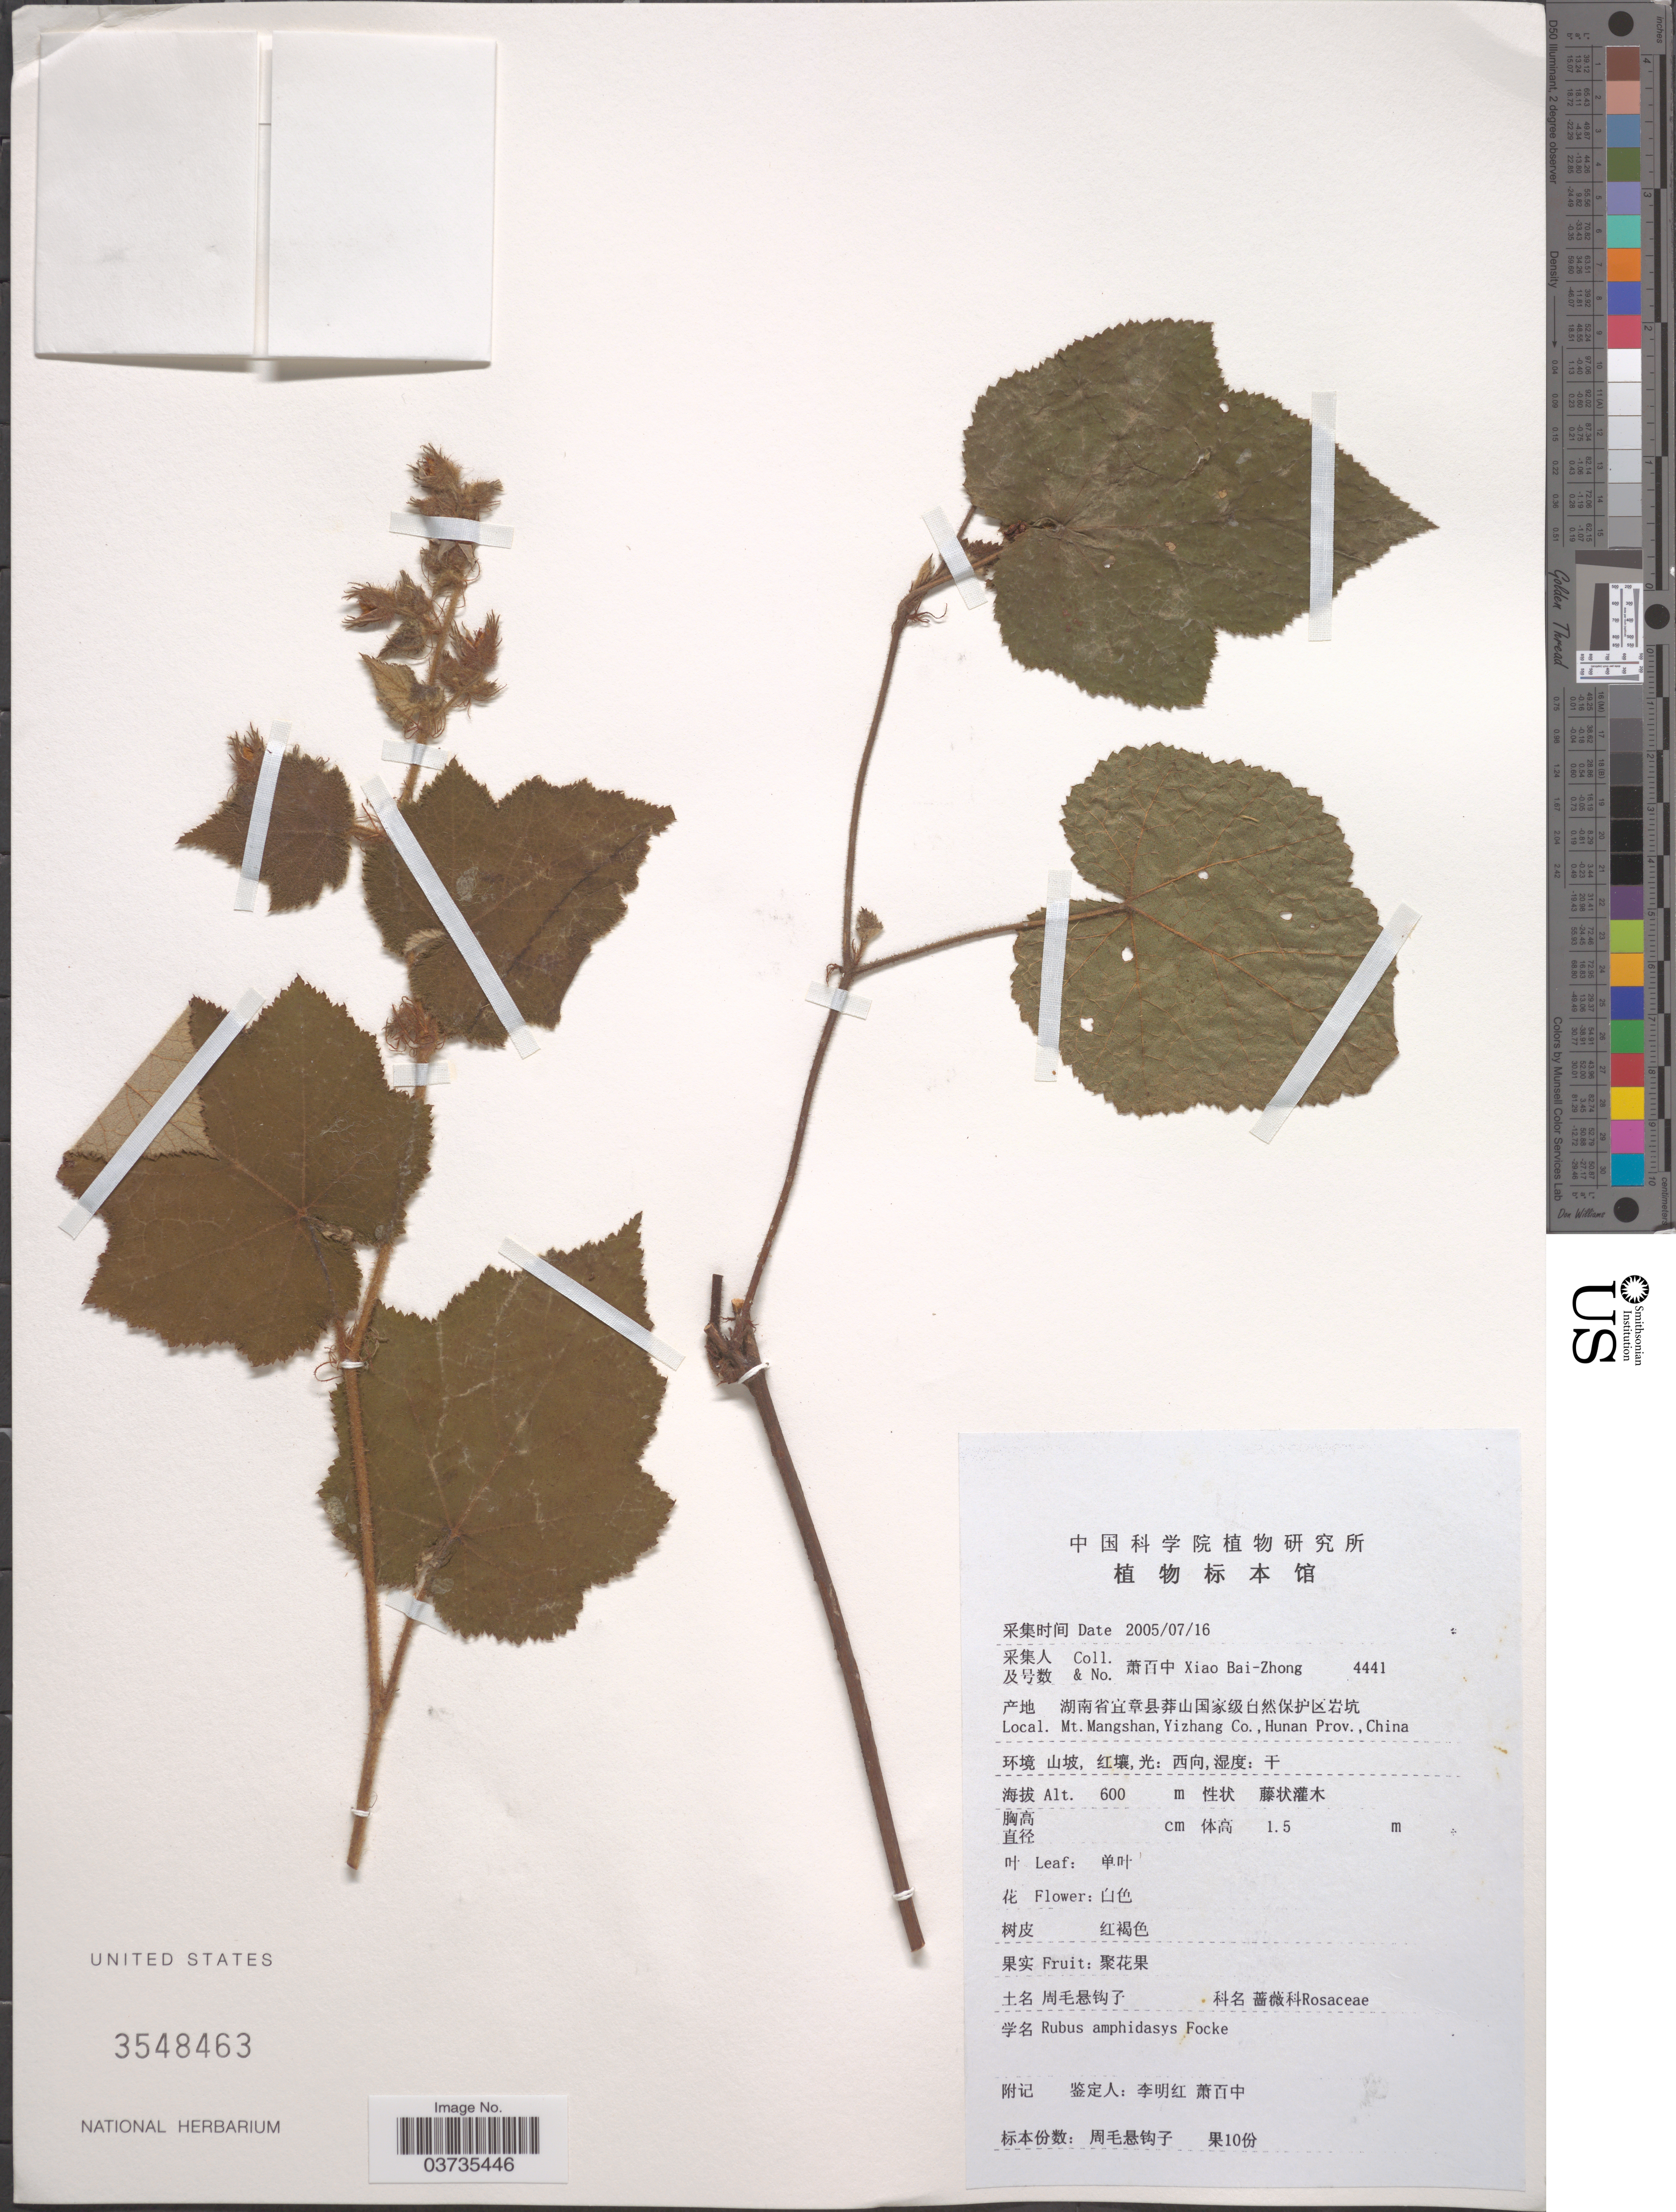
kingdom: Plantae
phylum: Tracheophyta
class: Magnoliopsida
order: Rosales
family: Rosaceae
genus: Rubus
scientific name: Rubus amphidasys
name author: Focke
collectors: B. Z. Xiao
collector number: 4441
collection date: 2005-07-16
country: China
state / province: Hunan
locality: Mt. Mangshan, Yizhang Co.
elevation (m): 600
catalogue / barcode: US 3548463